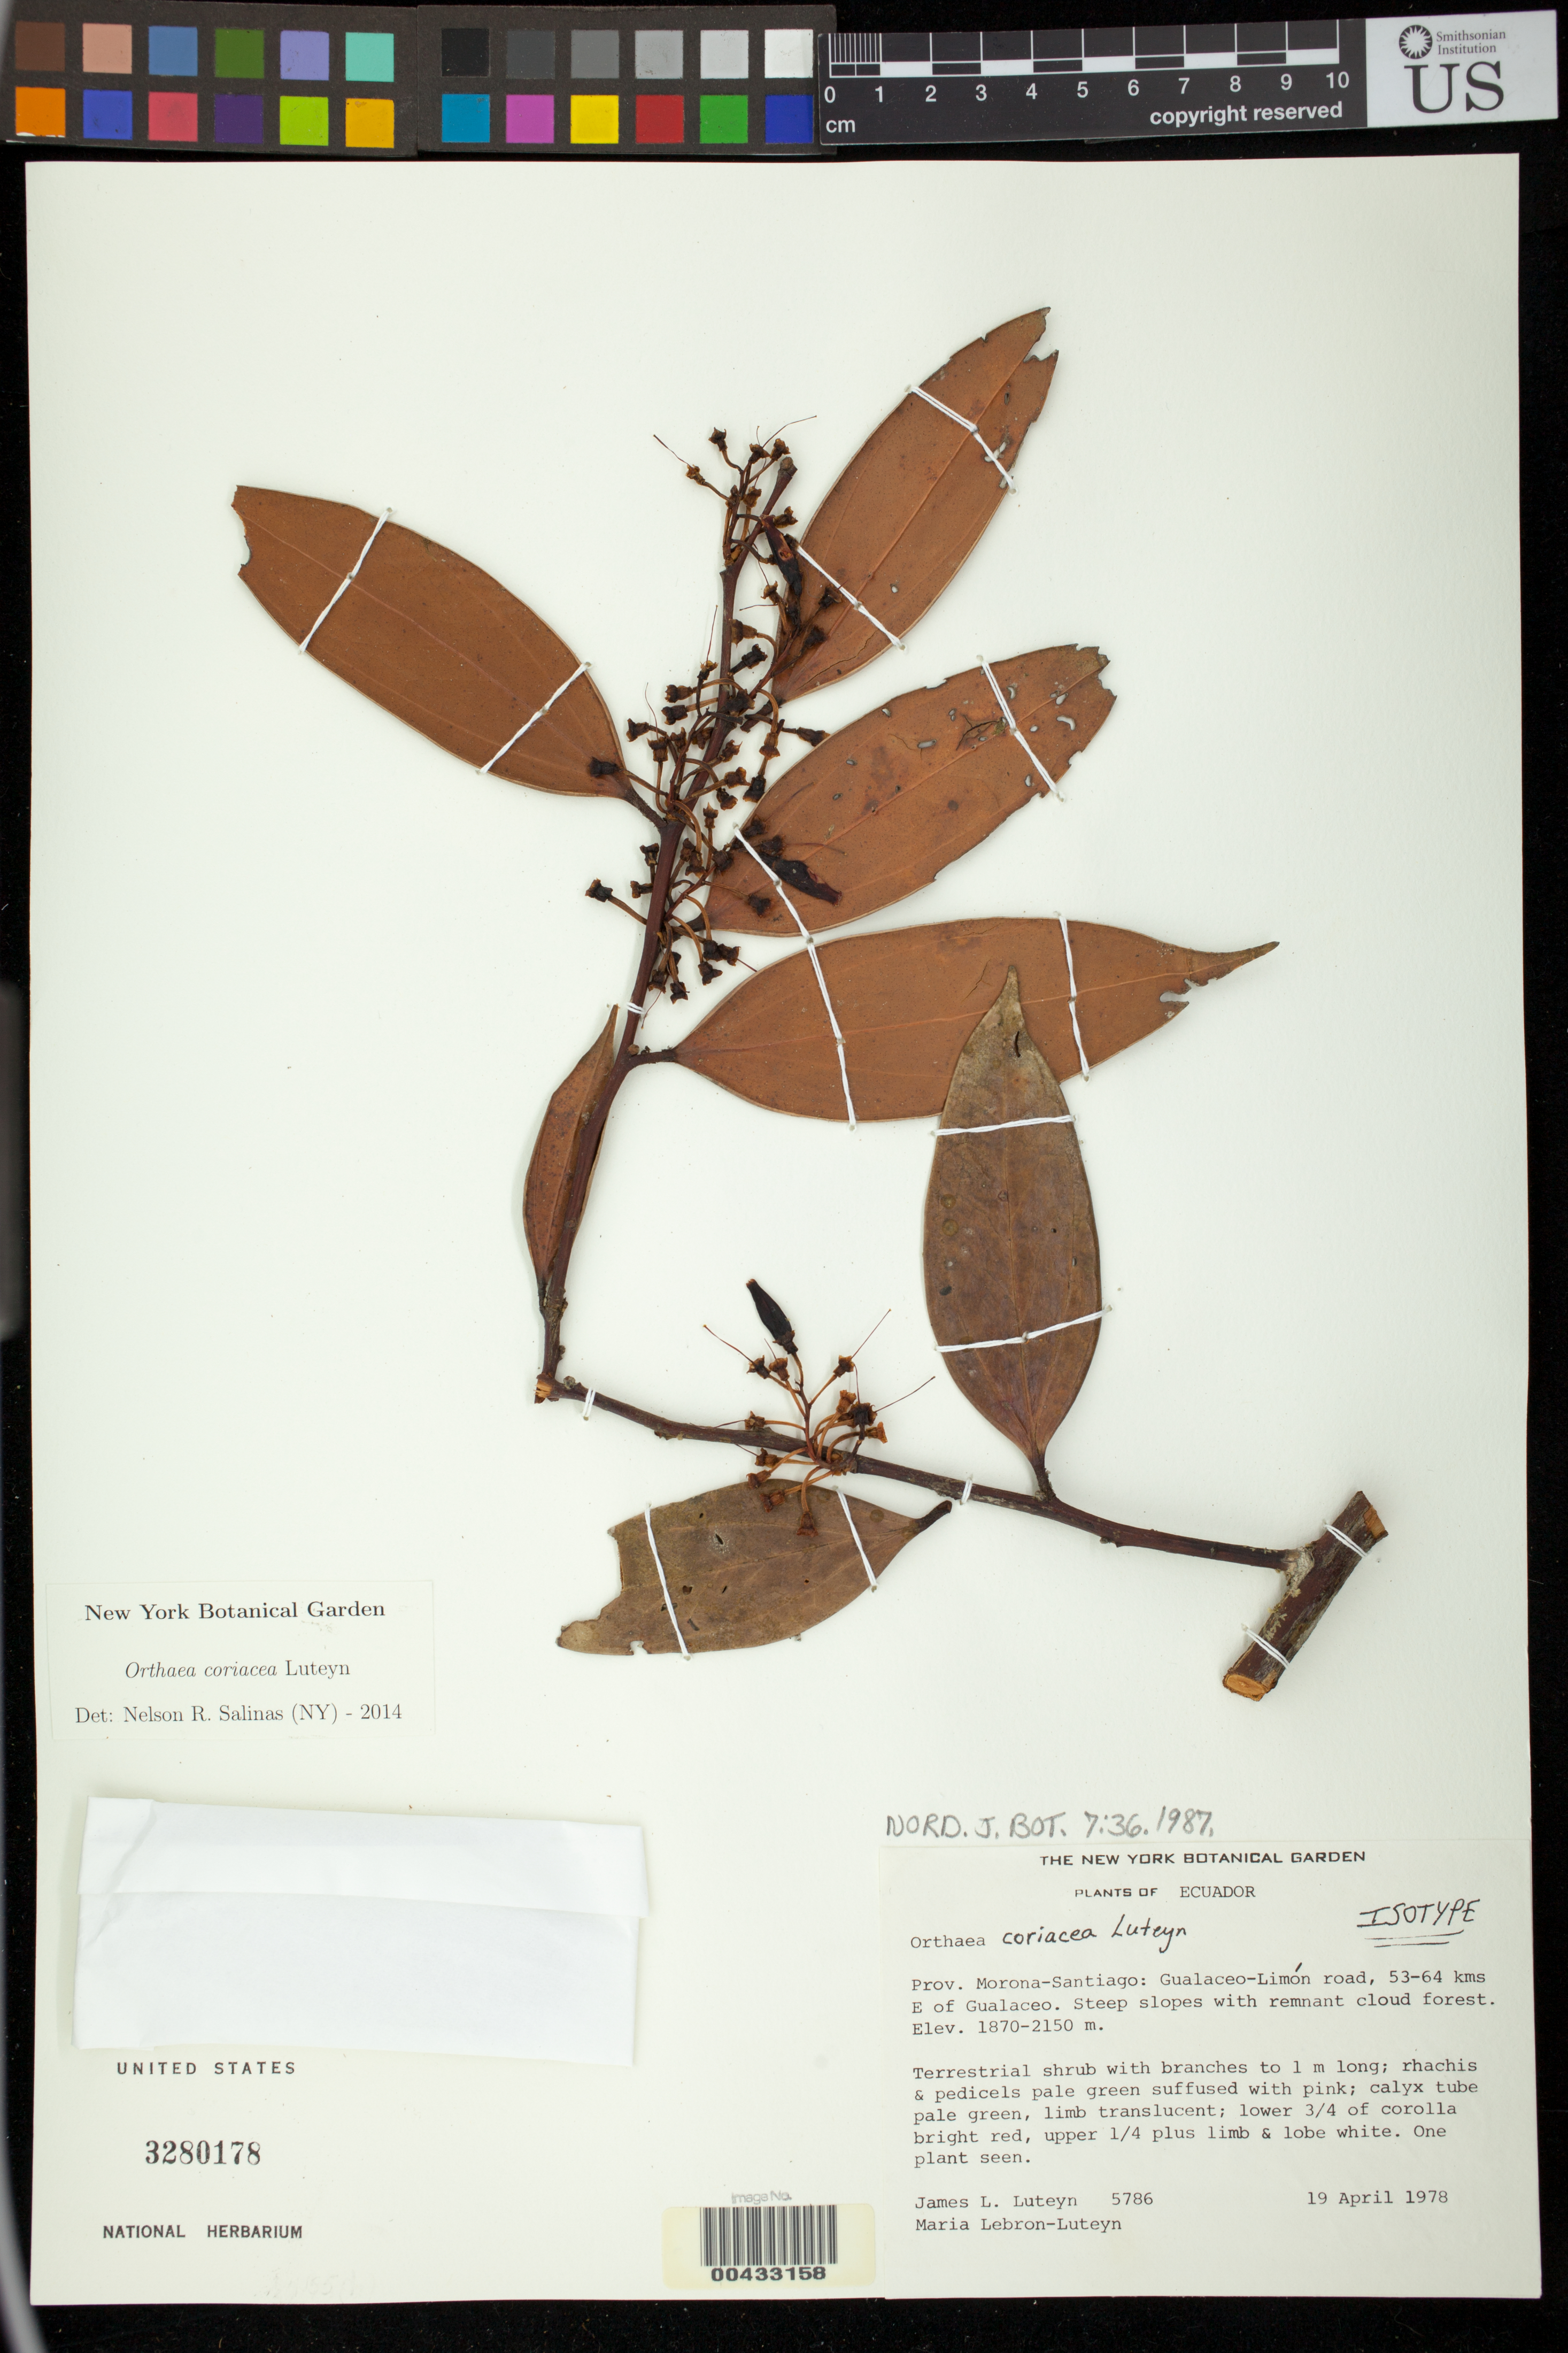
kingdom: Plantae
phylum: Tracheophyta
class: Magnoliopsida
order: Ericales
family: Ericaceae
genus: Orthaea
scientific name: Orthaea coriacea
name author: Luteyn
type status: Isotype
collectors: J. L. Luteyn & M. L. Lebrón-Luteyn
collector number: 5786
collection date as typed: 19 Apr 1978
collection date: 1978-04-19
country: Ecuador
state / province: Morona-Santiago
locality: Gualaceo-Limon road, 53-64 km E of Gualaceo.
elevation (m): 1870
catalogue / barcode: US 3280178